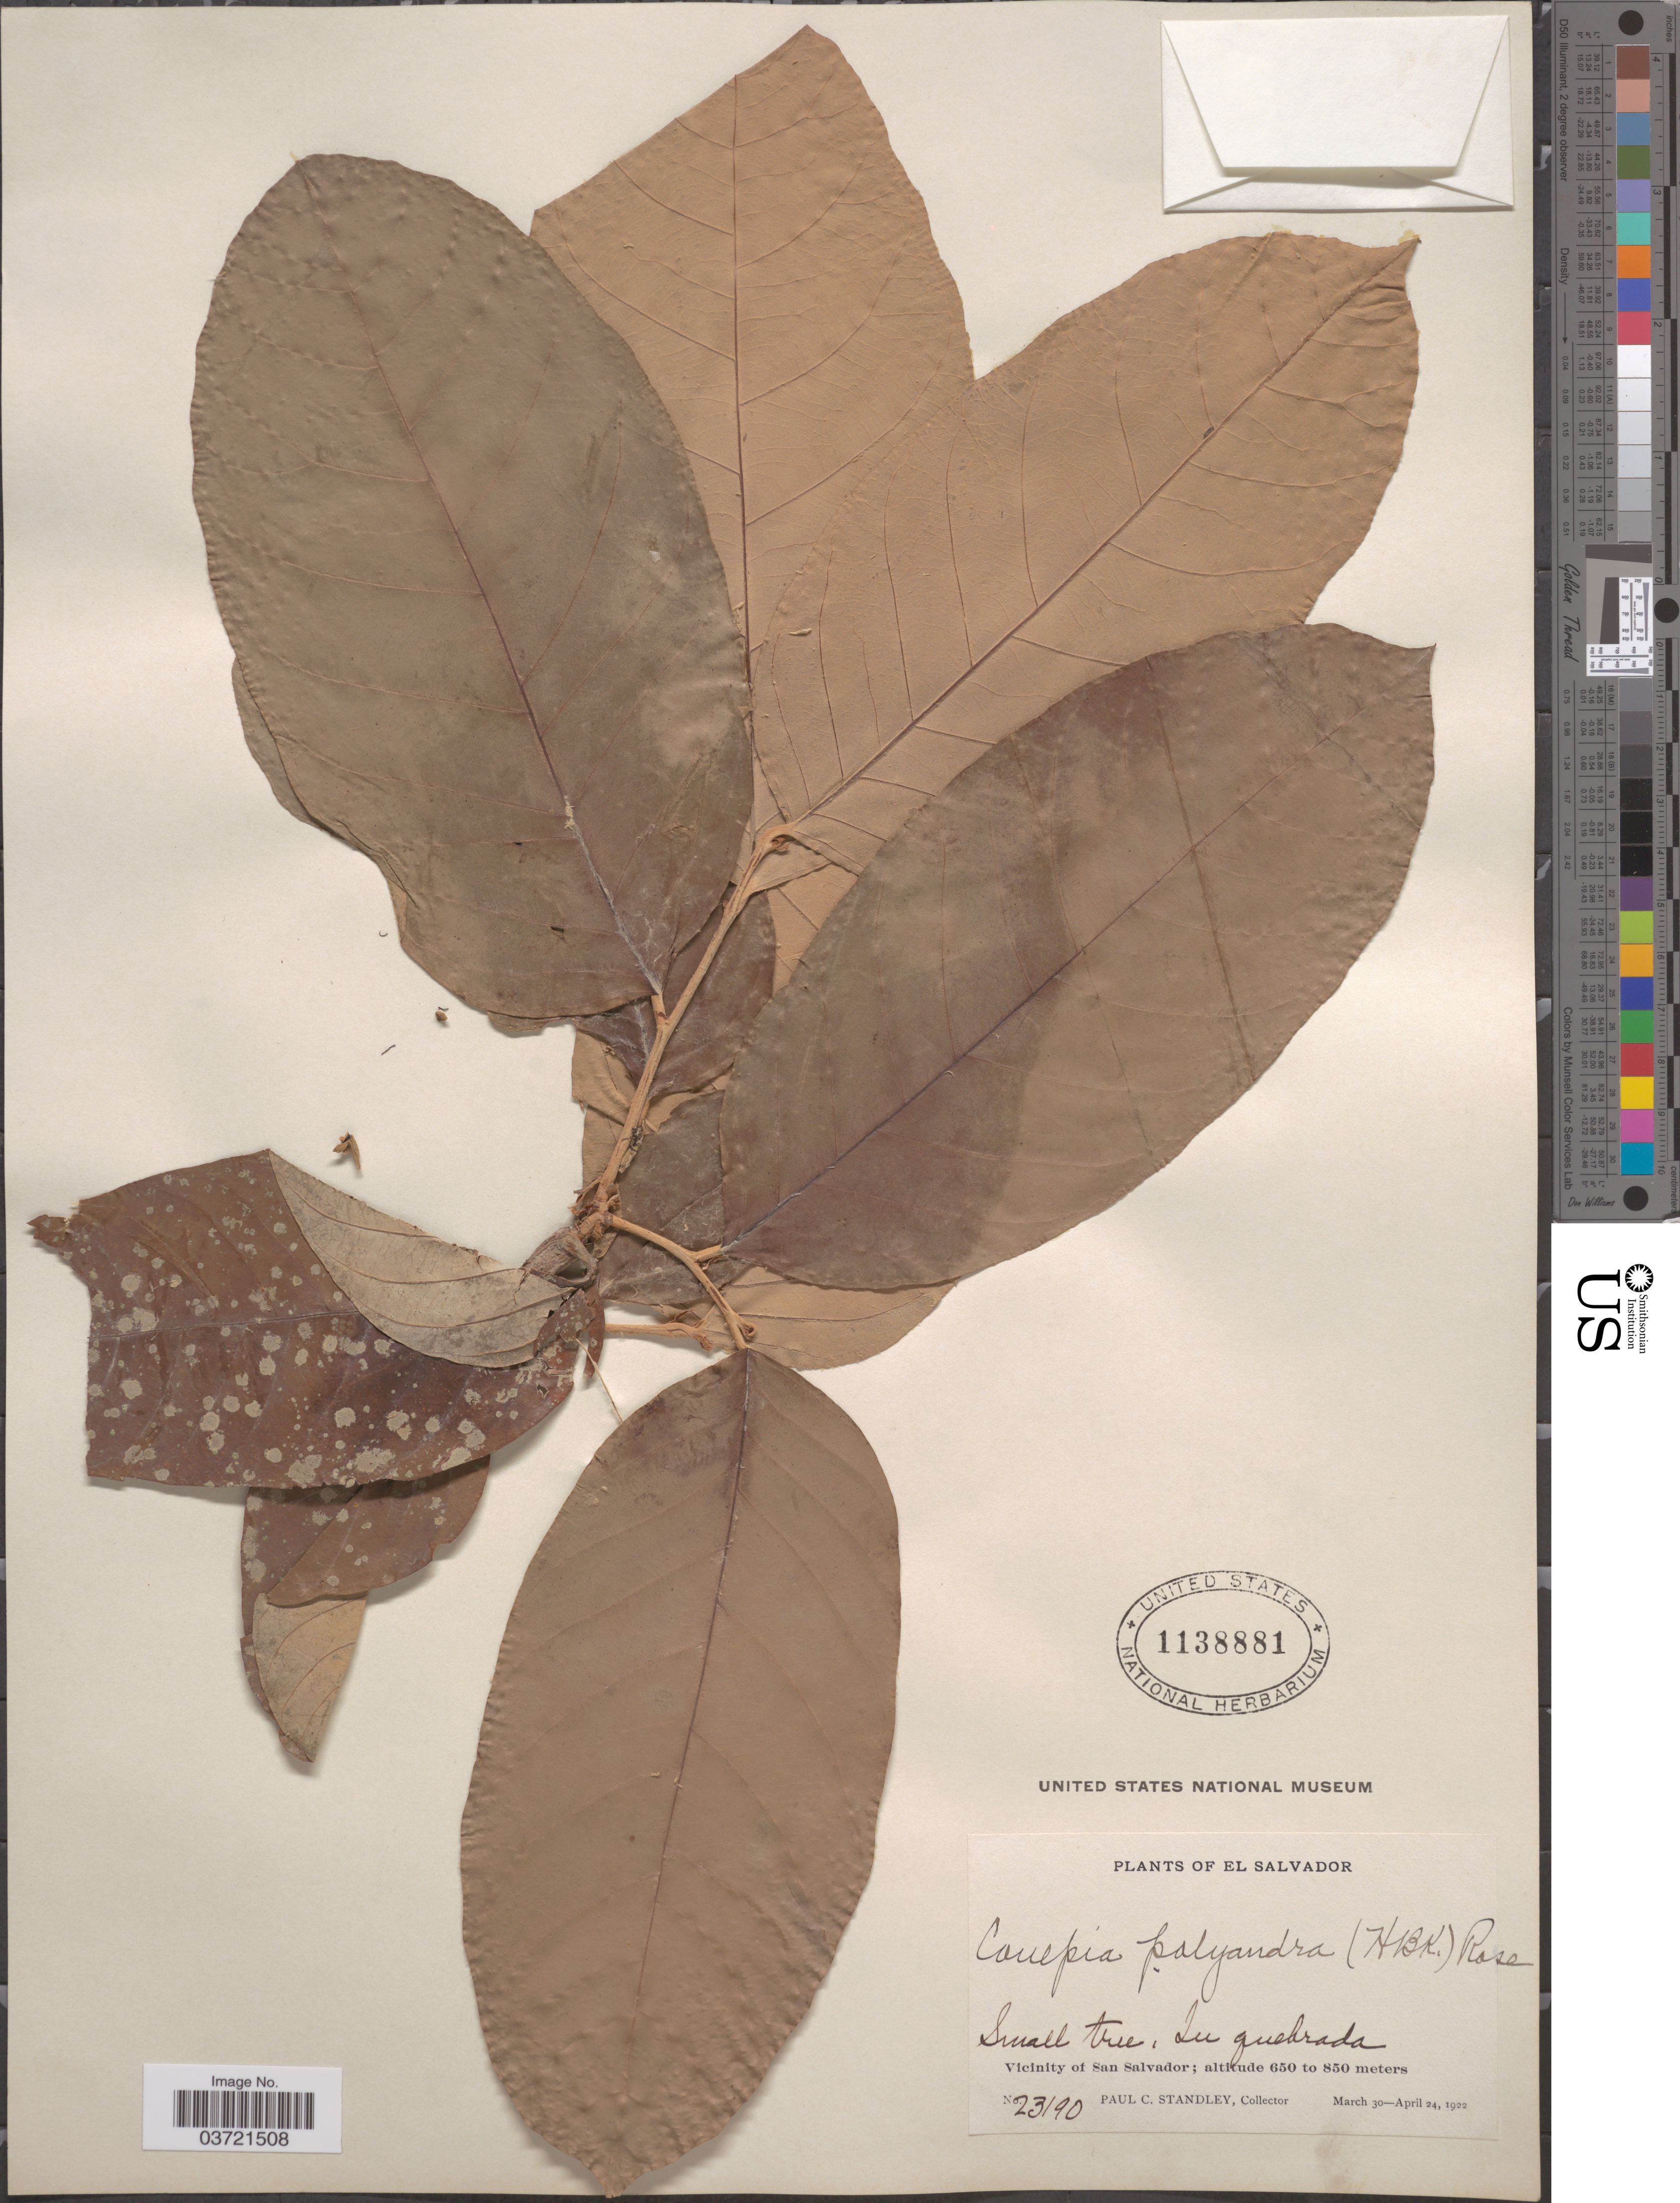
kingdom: Plantae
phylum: Tracheophyta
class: Magnoliopsida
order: Malpighiales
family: Chrysobalanaceae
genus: Couepia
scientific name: Couepia polyandra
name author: (Kunth) Rose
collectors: P. C. Standley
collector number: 23190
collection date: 1922-03-30/1922-04-24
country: El Salvador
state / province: San Salvador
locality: In quebrada. Vicinity of San Salvador.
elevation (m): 650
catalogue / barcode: US 1138881